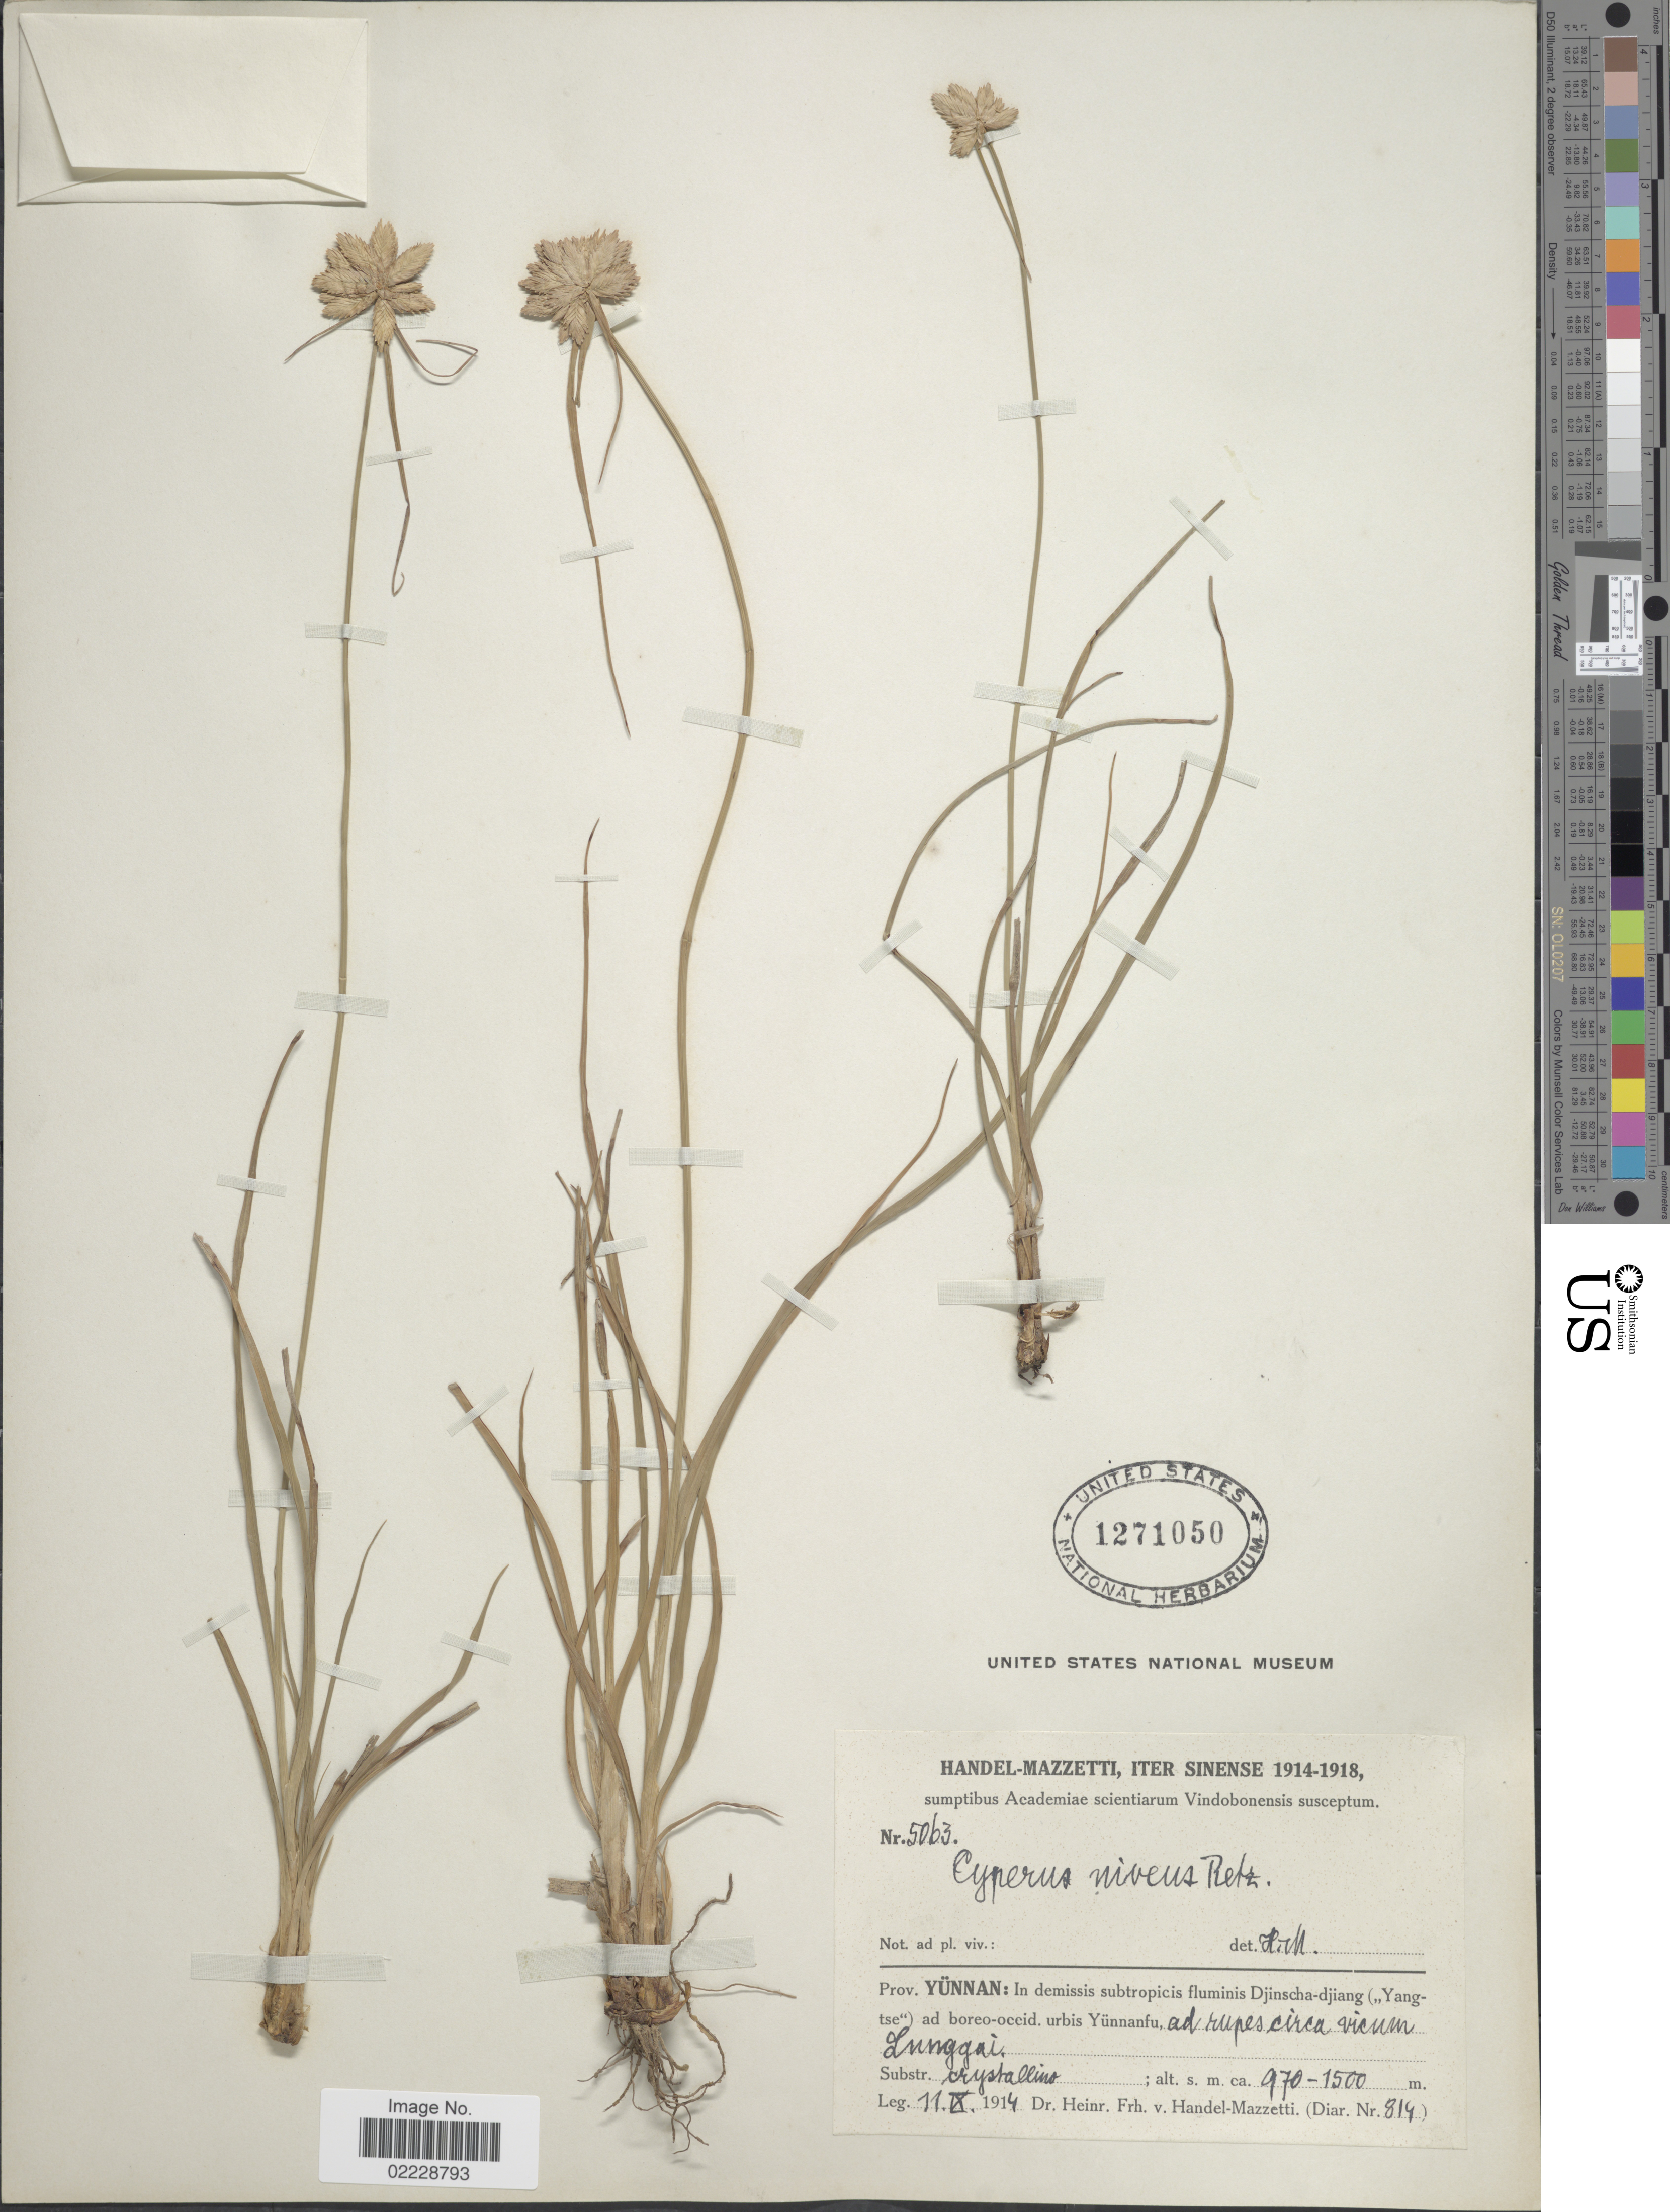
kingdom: Plantae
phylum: Tracheophyta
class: Liliopsida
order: Poales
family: Cyperaceae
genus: Cyperus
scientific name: Cyperus niveus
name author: Retz.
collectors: H. Handel-Mazzetti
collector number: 814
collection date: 1914-09-11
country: China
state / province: Yunnan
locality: Fluminis Djinscha-djiang (Yangtse) ad boreo-occid, urbis Yunnanfu, ad rupes circa vicum Lunggai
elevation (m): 970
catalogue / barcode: US 1271050